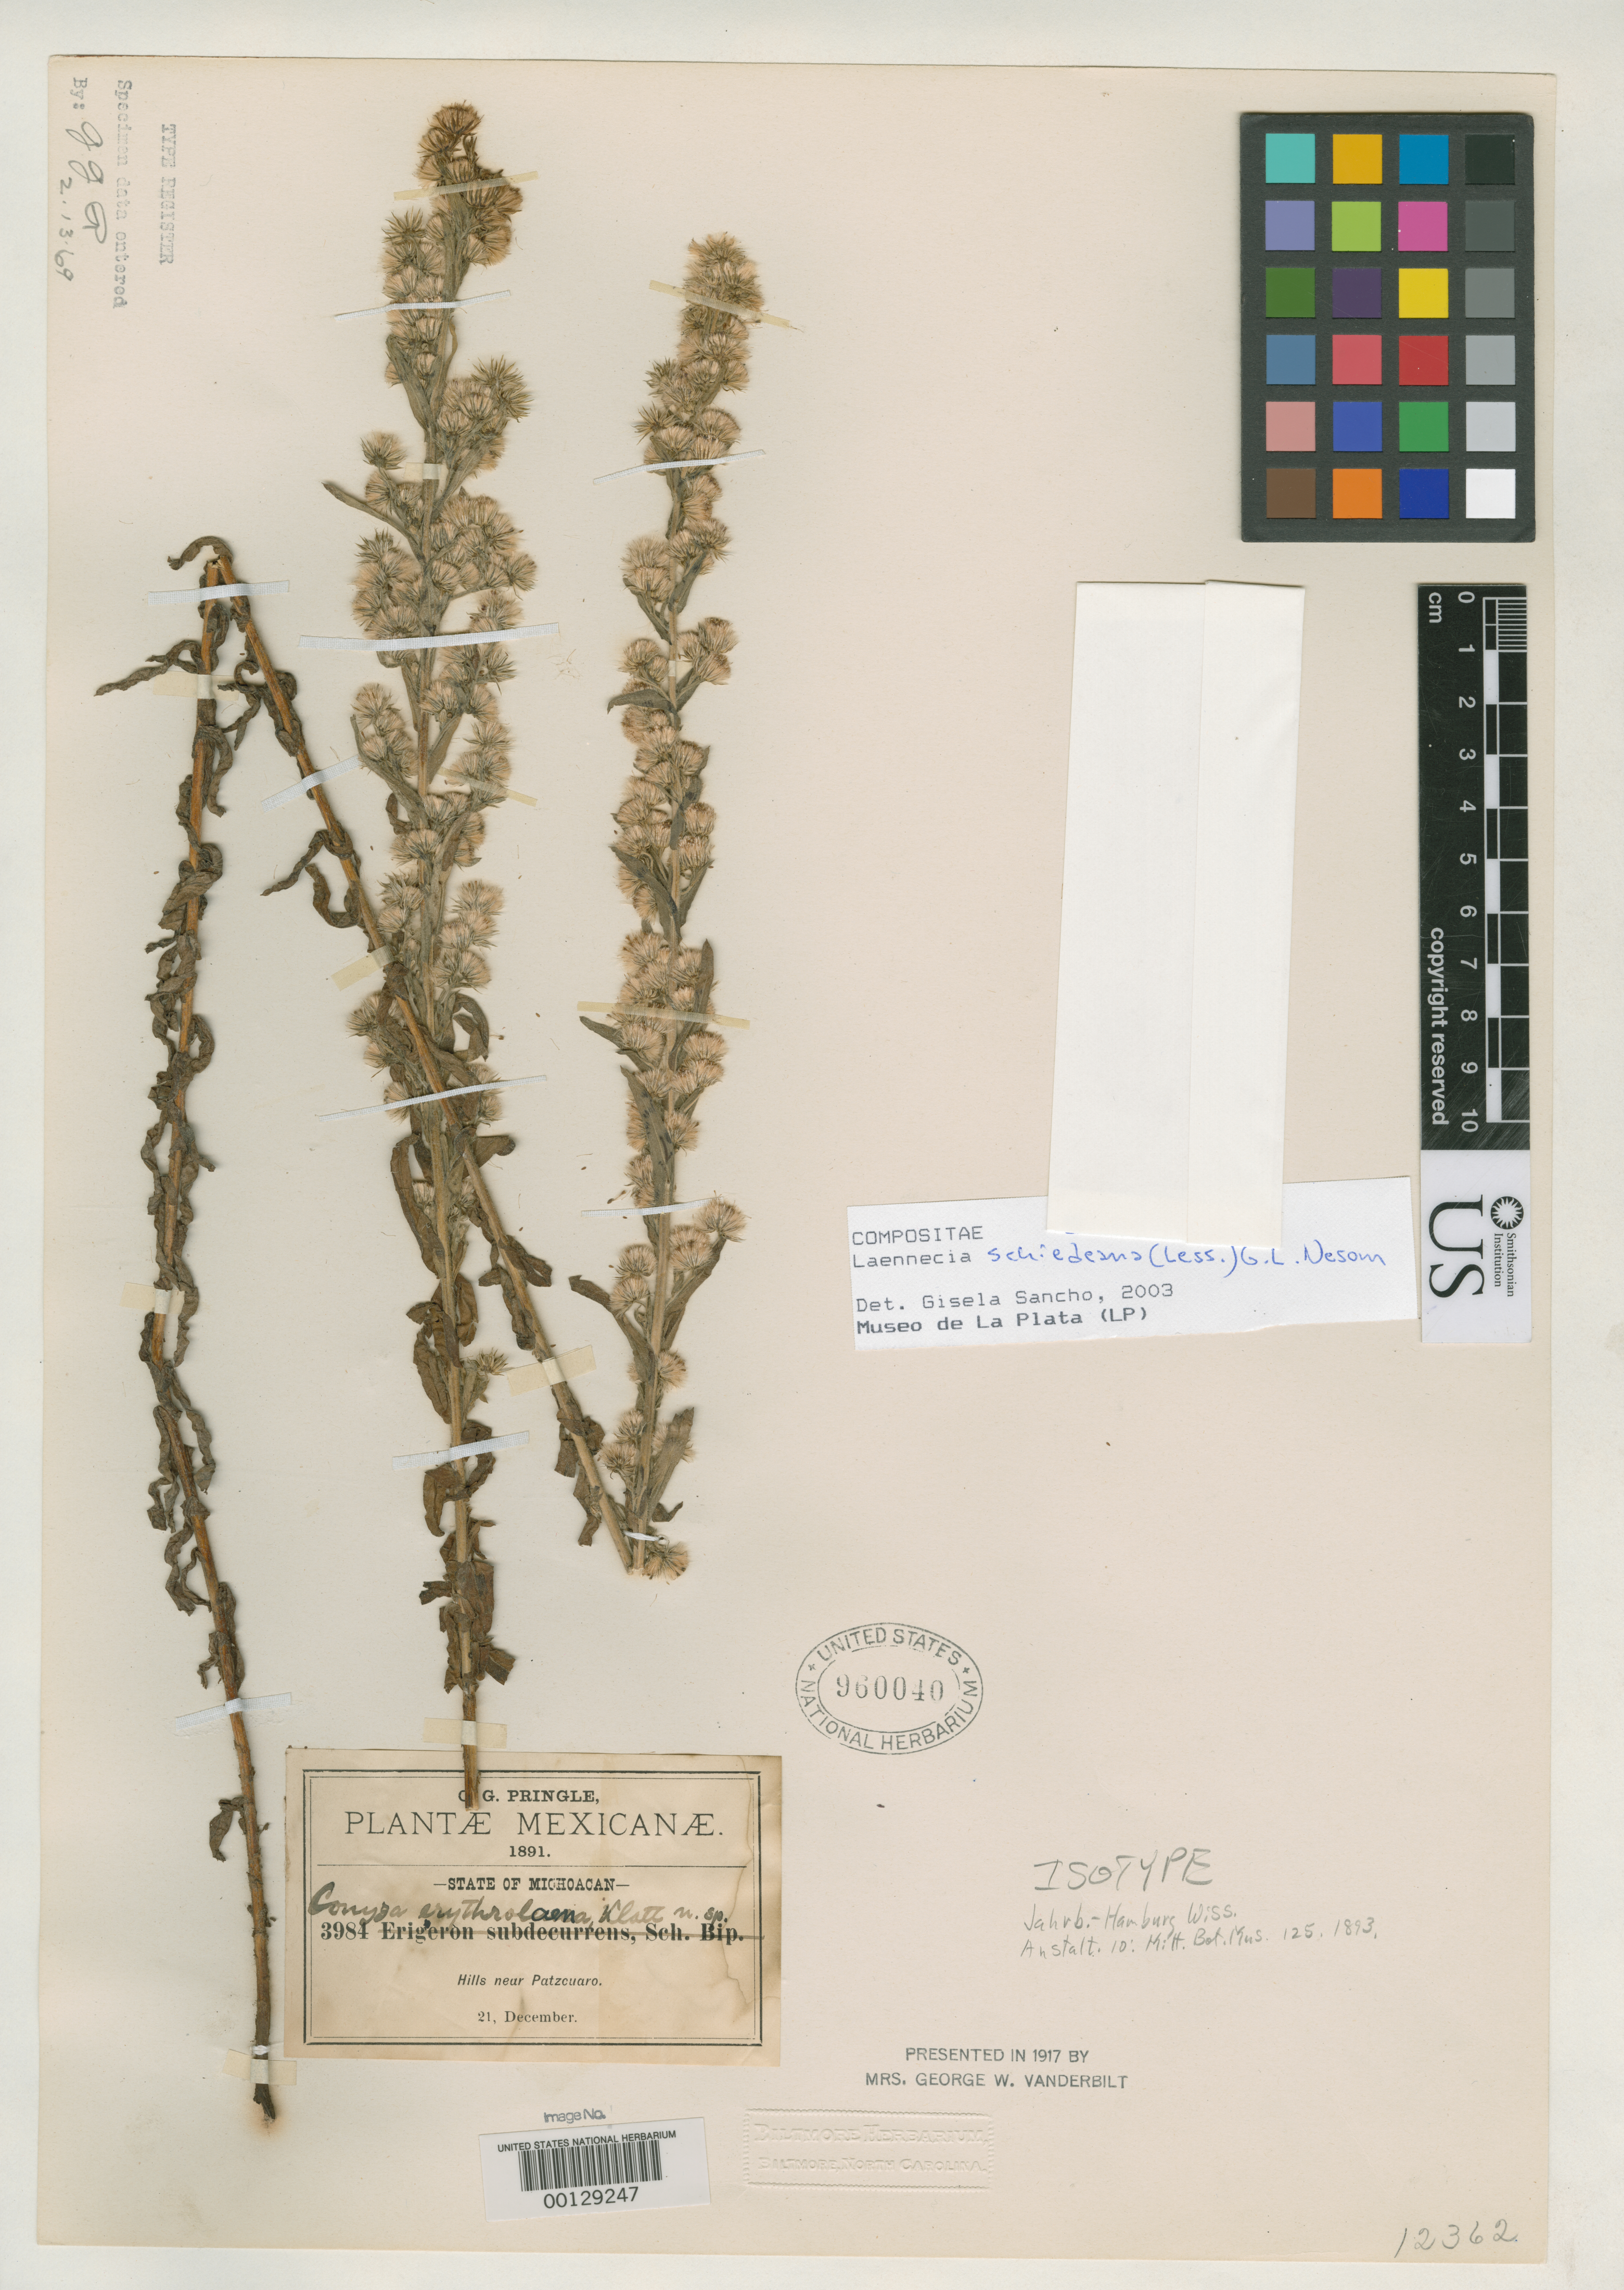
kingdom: Plantae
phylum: Tracheophyta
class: Magnoliopsida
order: Asterales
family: Asteraceae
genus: Conyza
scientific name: Conyza erythrolaena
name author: Klatt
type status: Isotype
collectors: C. G. Pringle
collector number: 3984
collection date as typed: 21 Dec 1891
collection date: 1891-12-21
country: Mexico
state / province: Michoacán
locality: Patzcuaro.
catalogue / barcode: US 960040